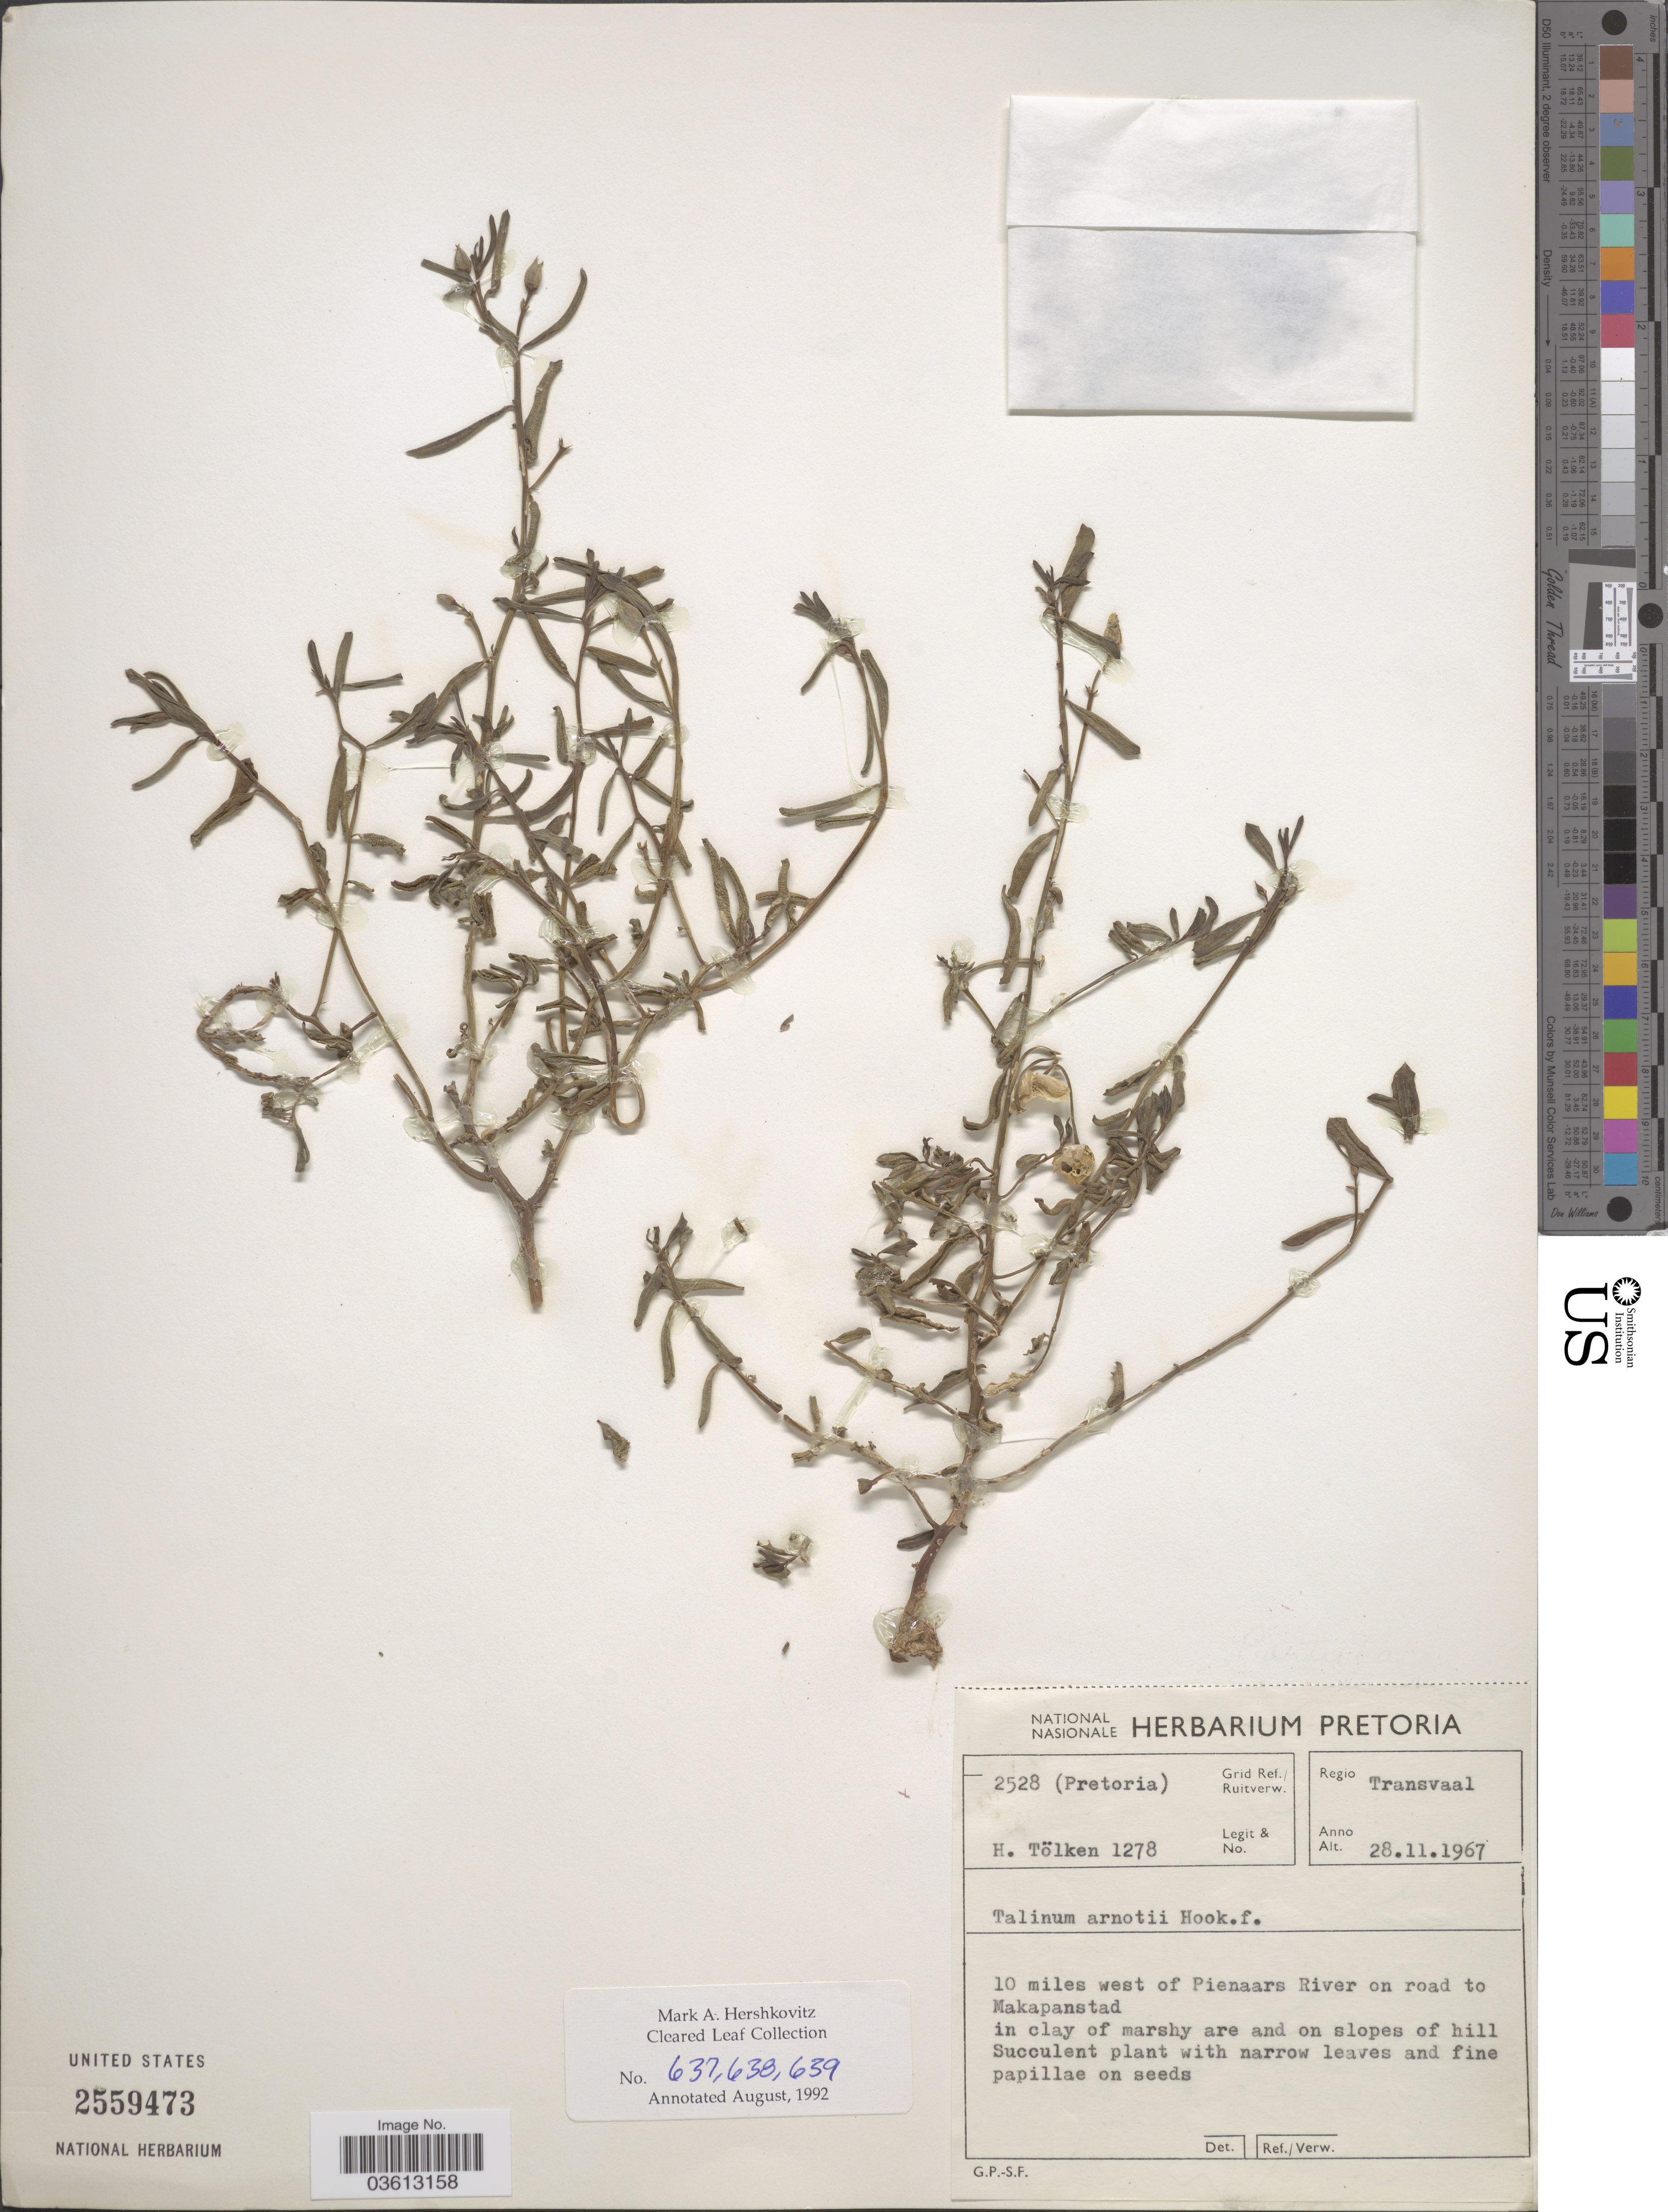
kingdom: Plantae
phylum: Tracheophyta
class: Magnoliopsida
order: Caryophyllales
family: Talinaceae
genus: Talinum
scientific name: Talinum arnotii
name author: Hook. f.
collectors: H. R. Tölken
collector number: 1278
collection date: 1967-11-28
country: South Africa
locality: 2528 (Pretoria) Grid ref./Ruitverw. Regio Transvaal. 10 miles west of Pienaars River on road to Makapanstad.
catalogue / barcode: US 2559473